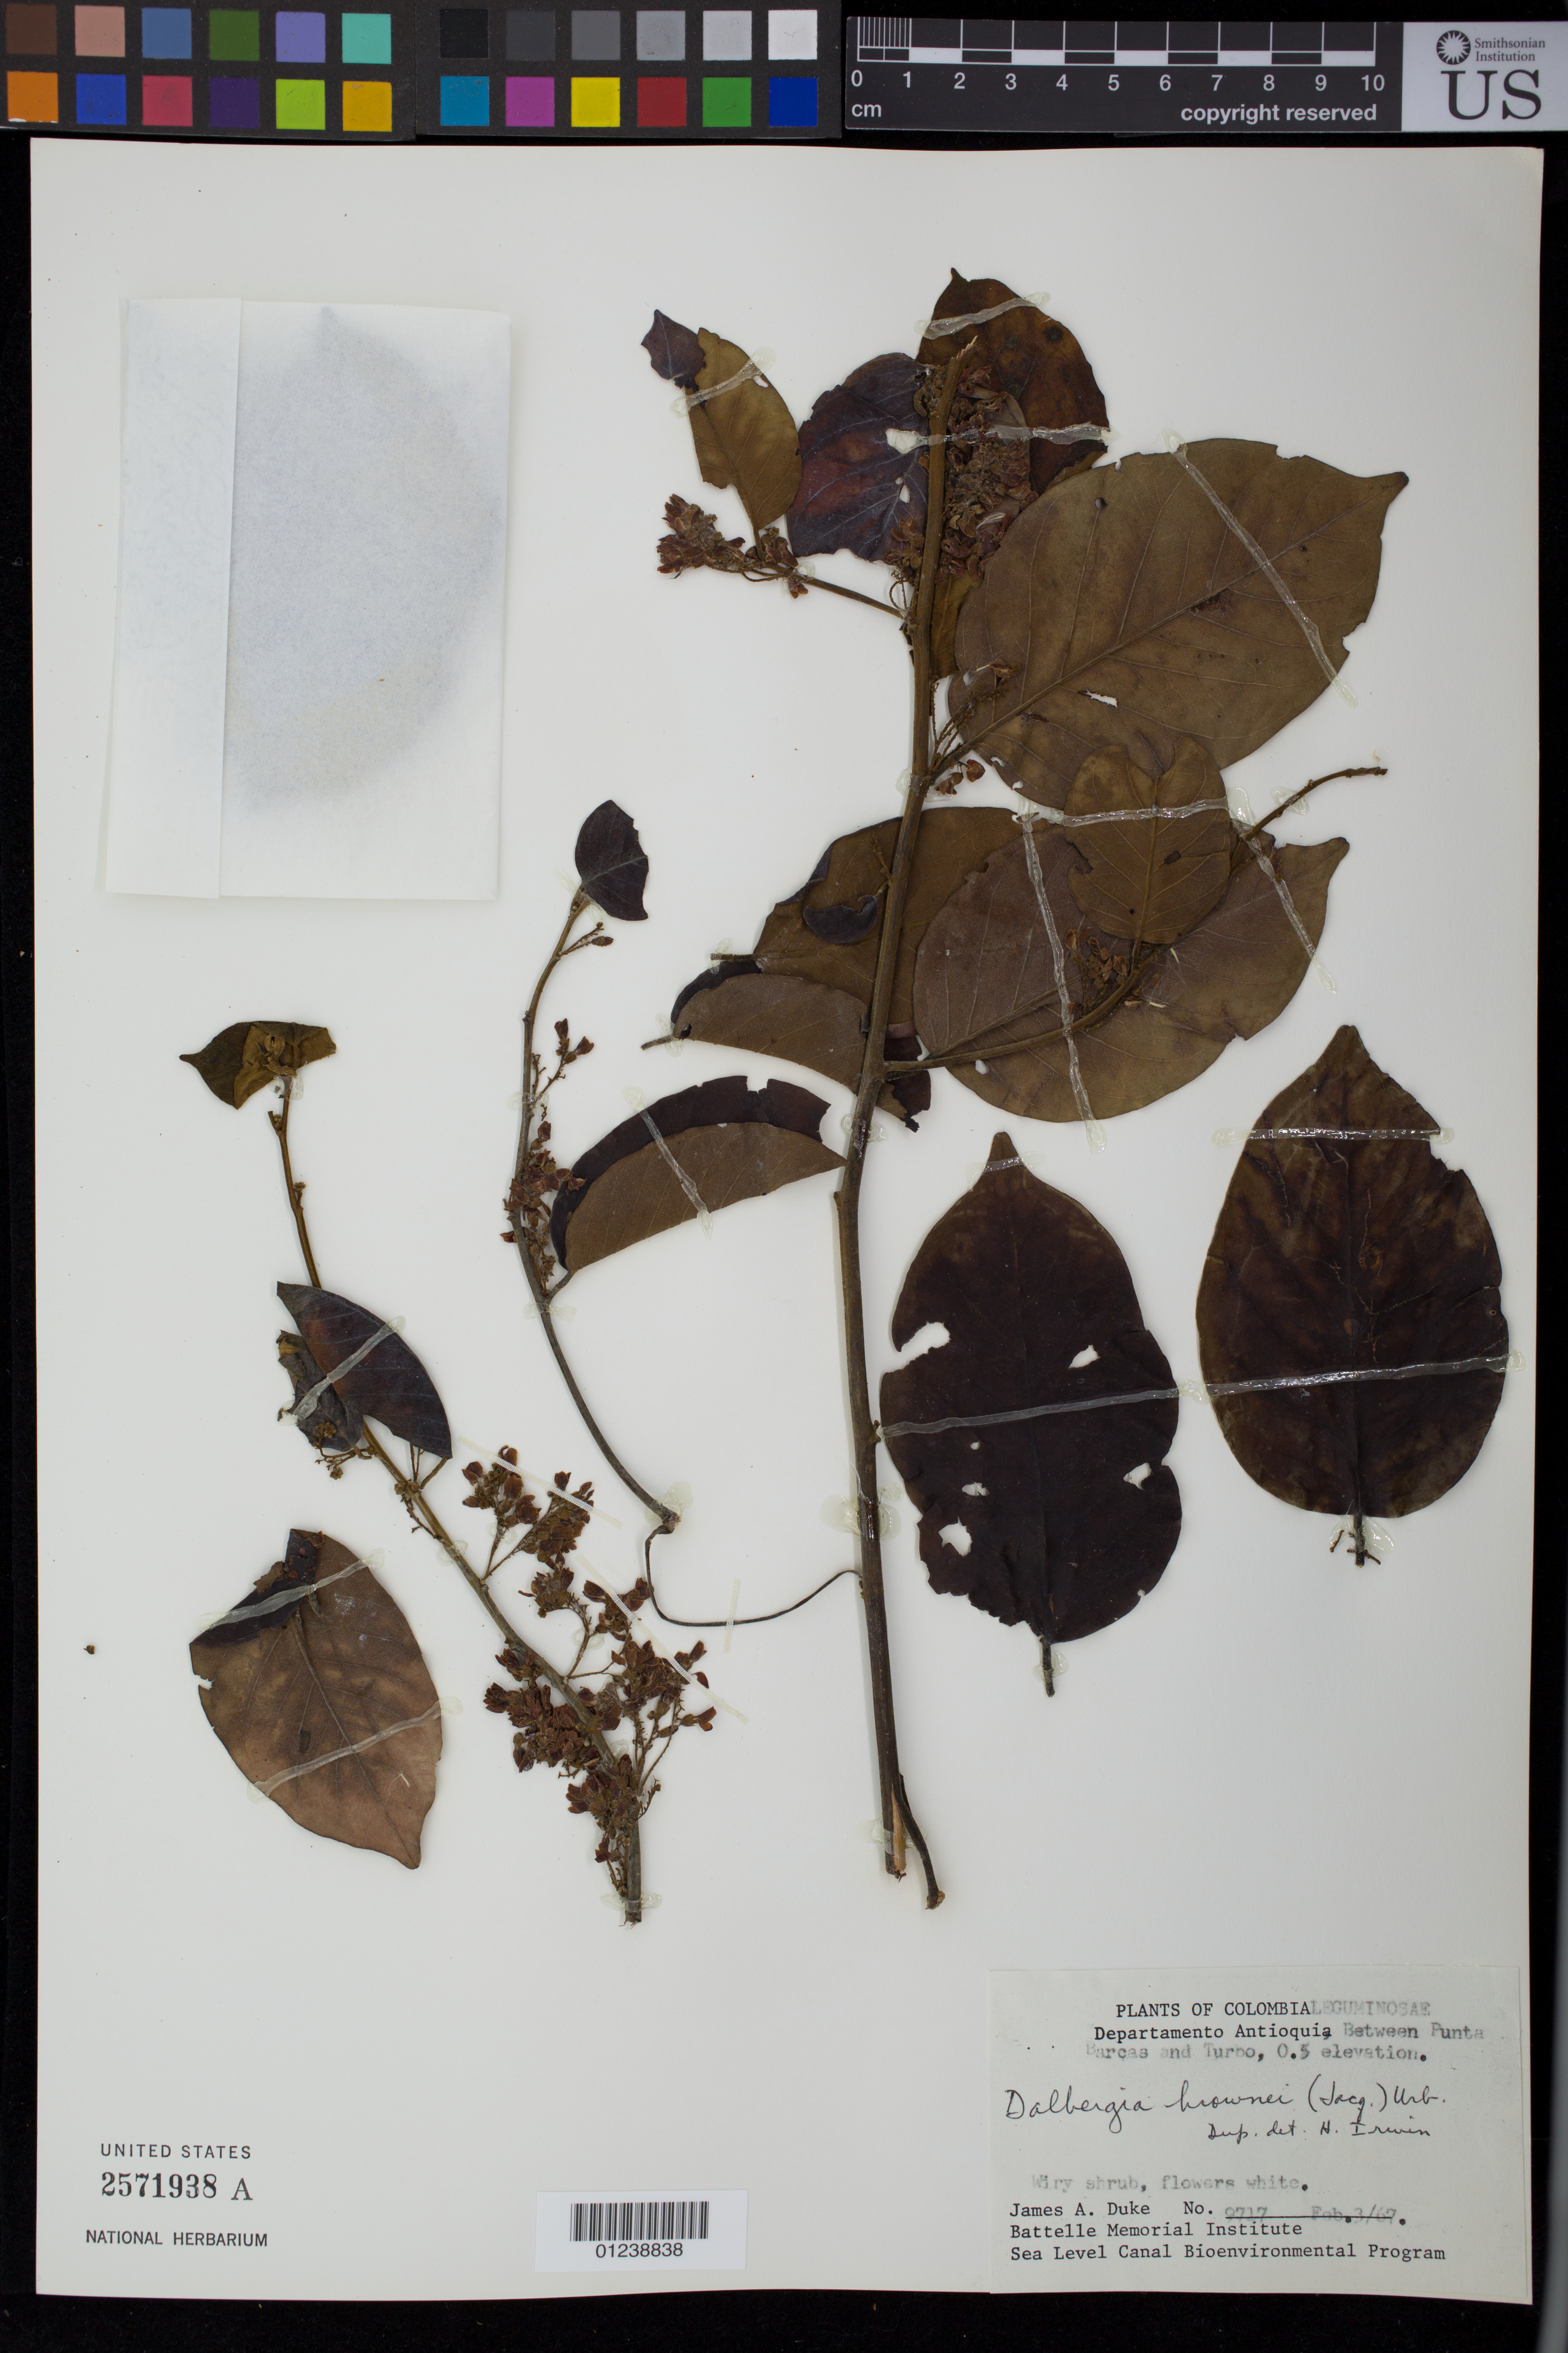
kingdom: Plantae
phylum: Tracheophyta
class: Magnoliopsida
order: Fabales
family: Fabaceae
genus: Dalbergia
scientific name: Dalbergia brownei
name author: (Jacq.) Schinz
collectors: J. A. Duke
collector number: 9717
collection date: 1967-02-03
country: Colombia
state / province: Antioquia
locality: Between Punta Barcas and Trubo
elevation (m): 0.2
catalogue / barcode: US 2571938A